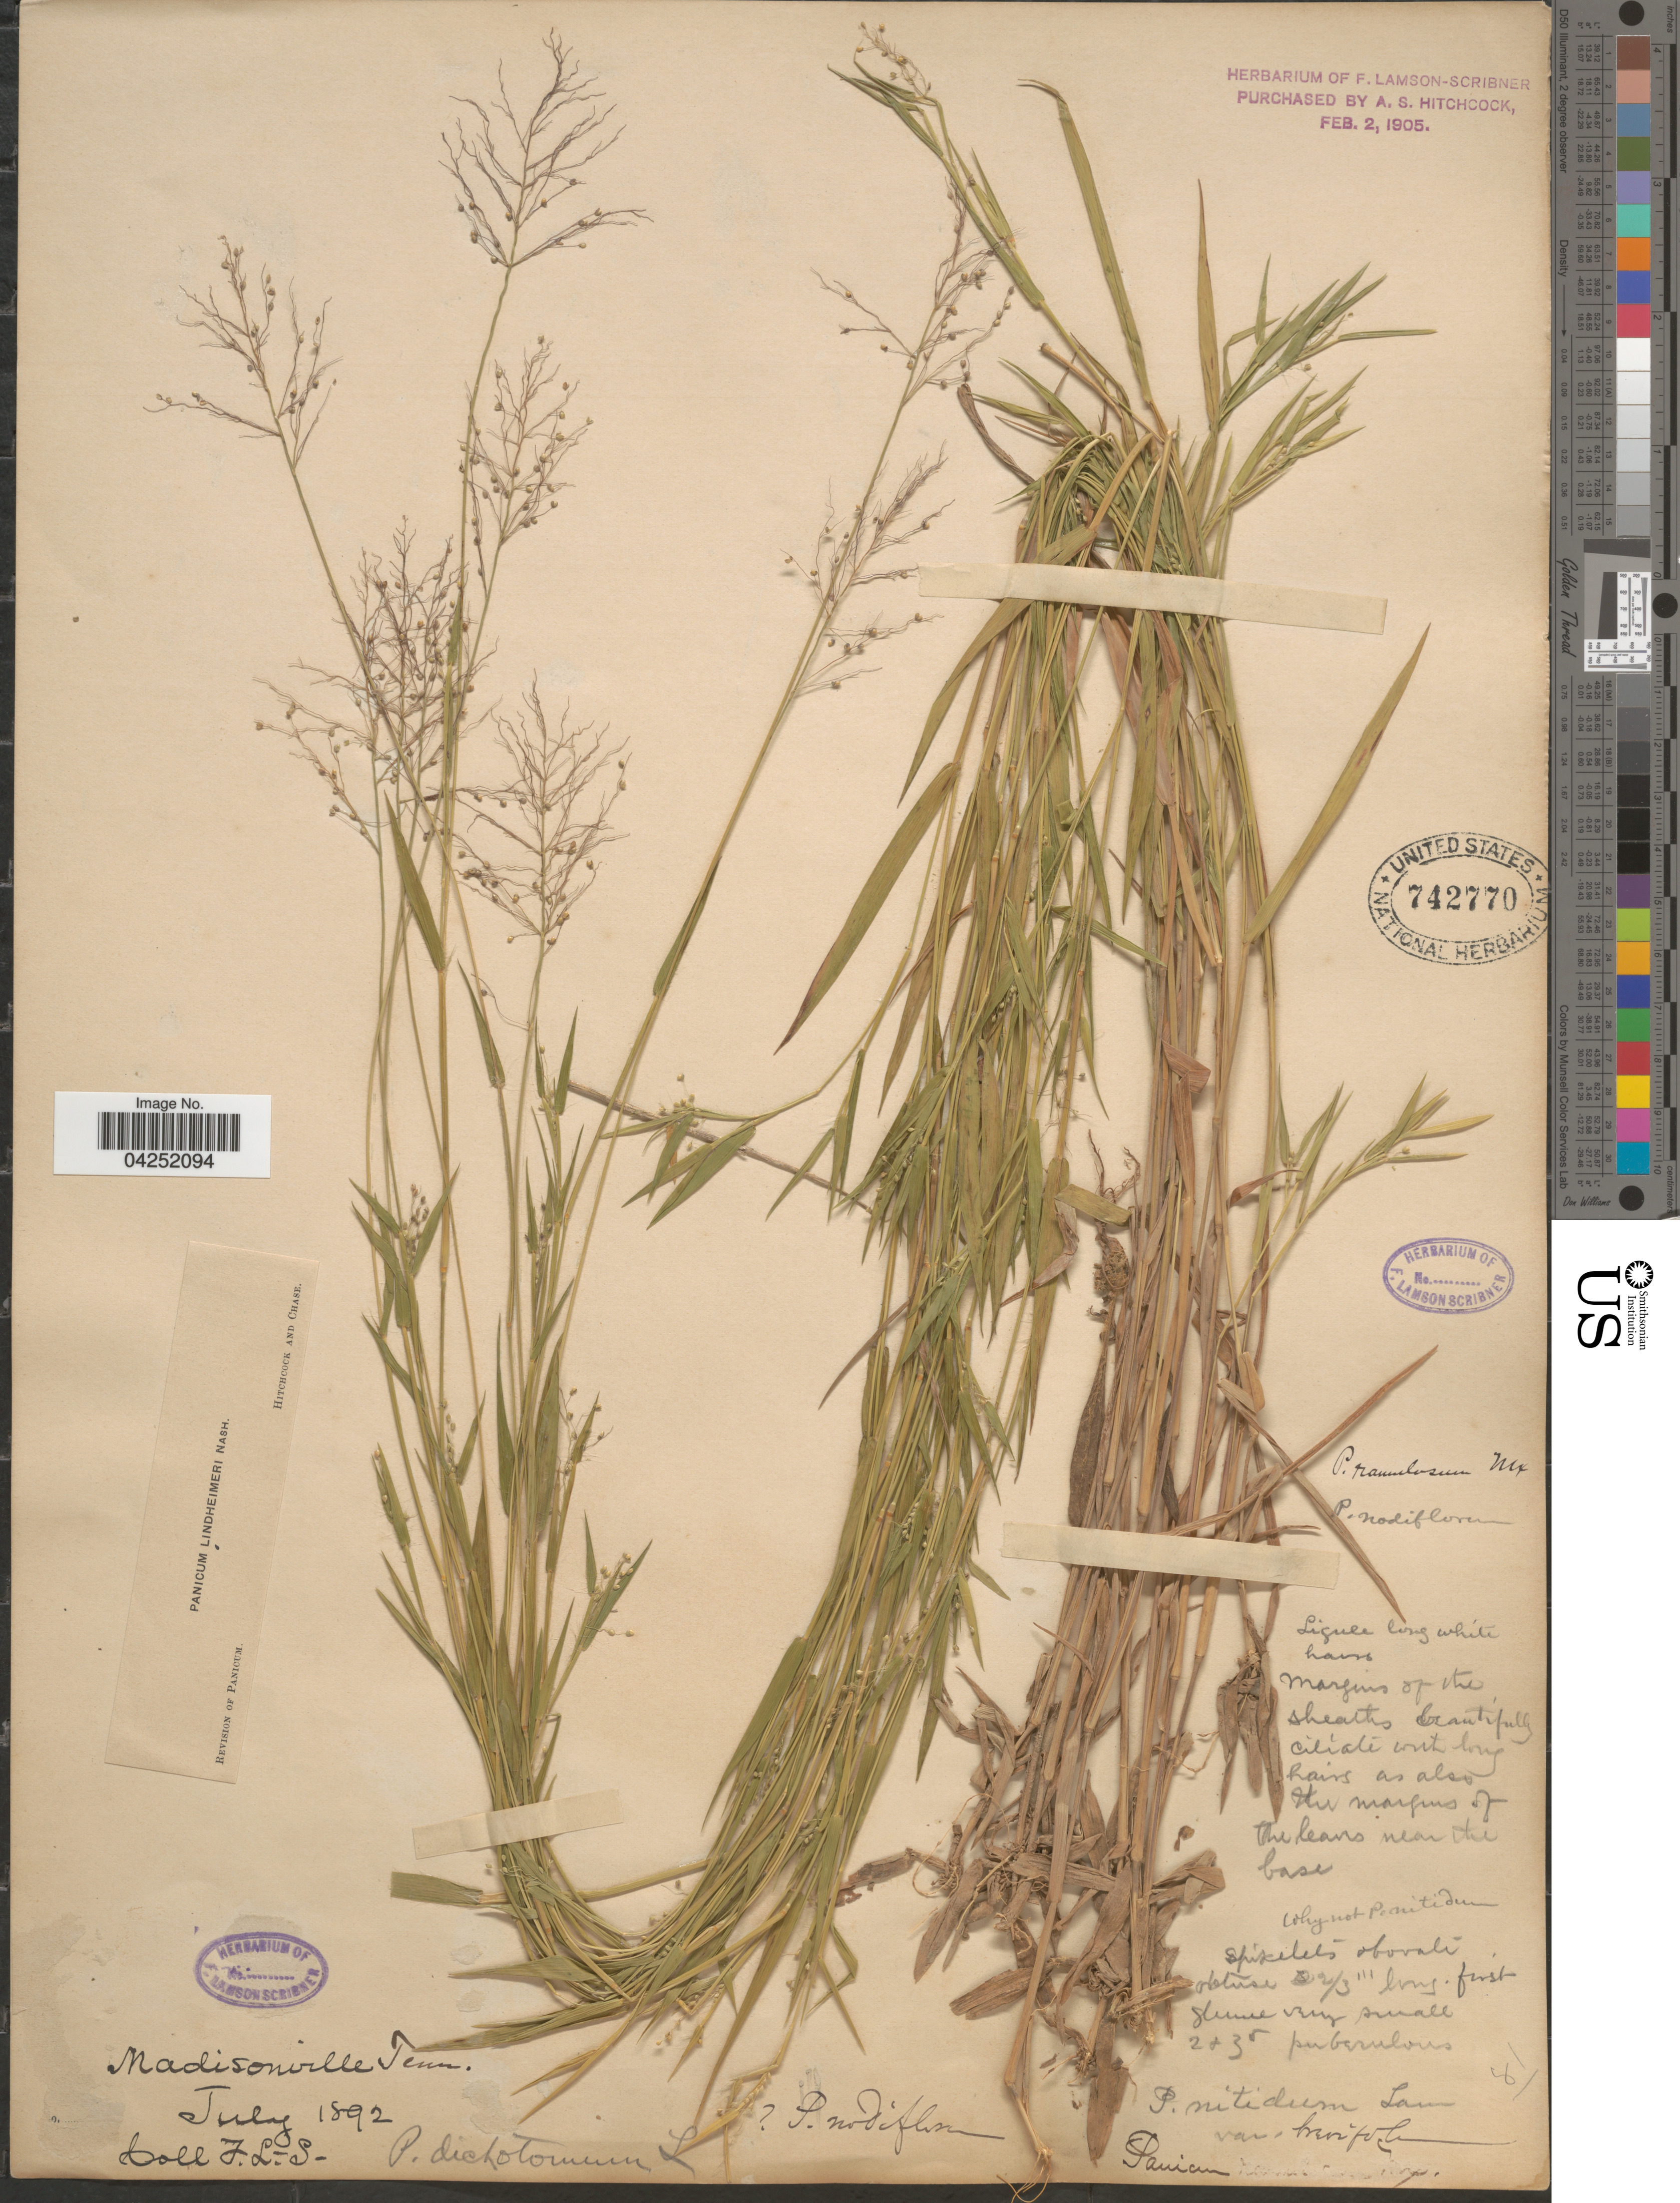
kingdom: Plantae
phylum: Tracheophyta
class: Liliopsida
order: Poales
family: Poaceae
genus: Dichanthelium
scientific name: Dichanthelium acuminatum var. lindheimeri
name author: (Nash) Gould & C.A. Clark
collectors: F. L. Scribner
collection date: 1892-07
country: United States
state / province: Tennessee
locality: Madisonville.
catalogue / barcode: US 742770